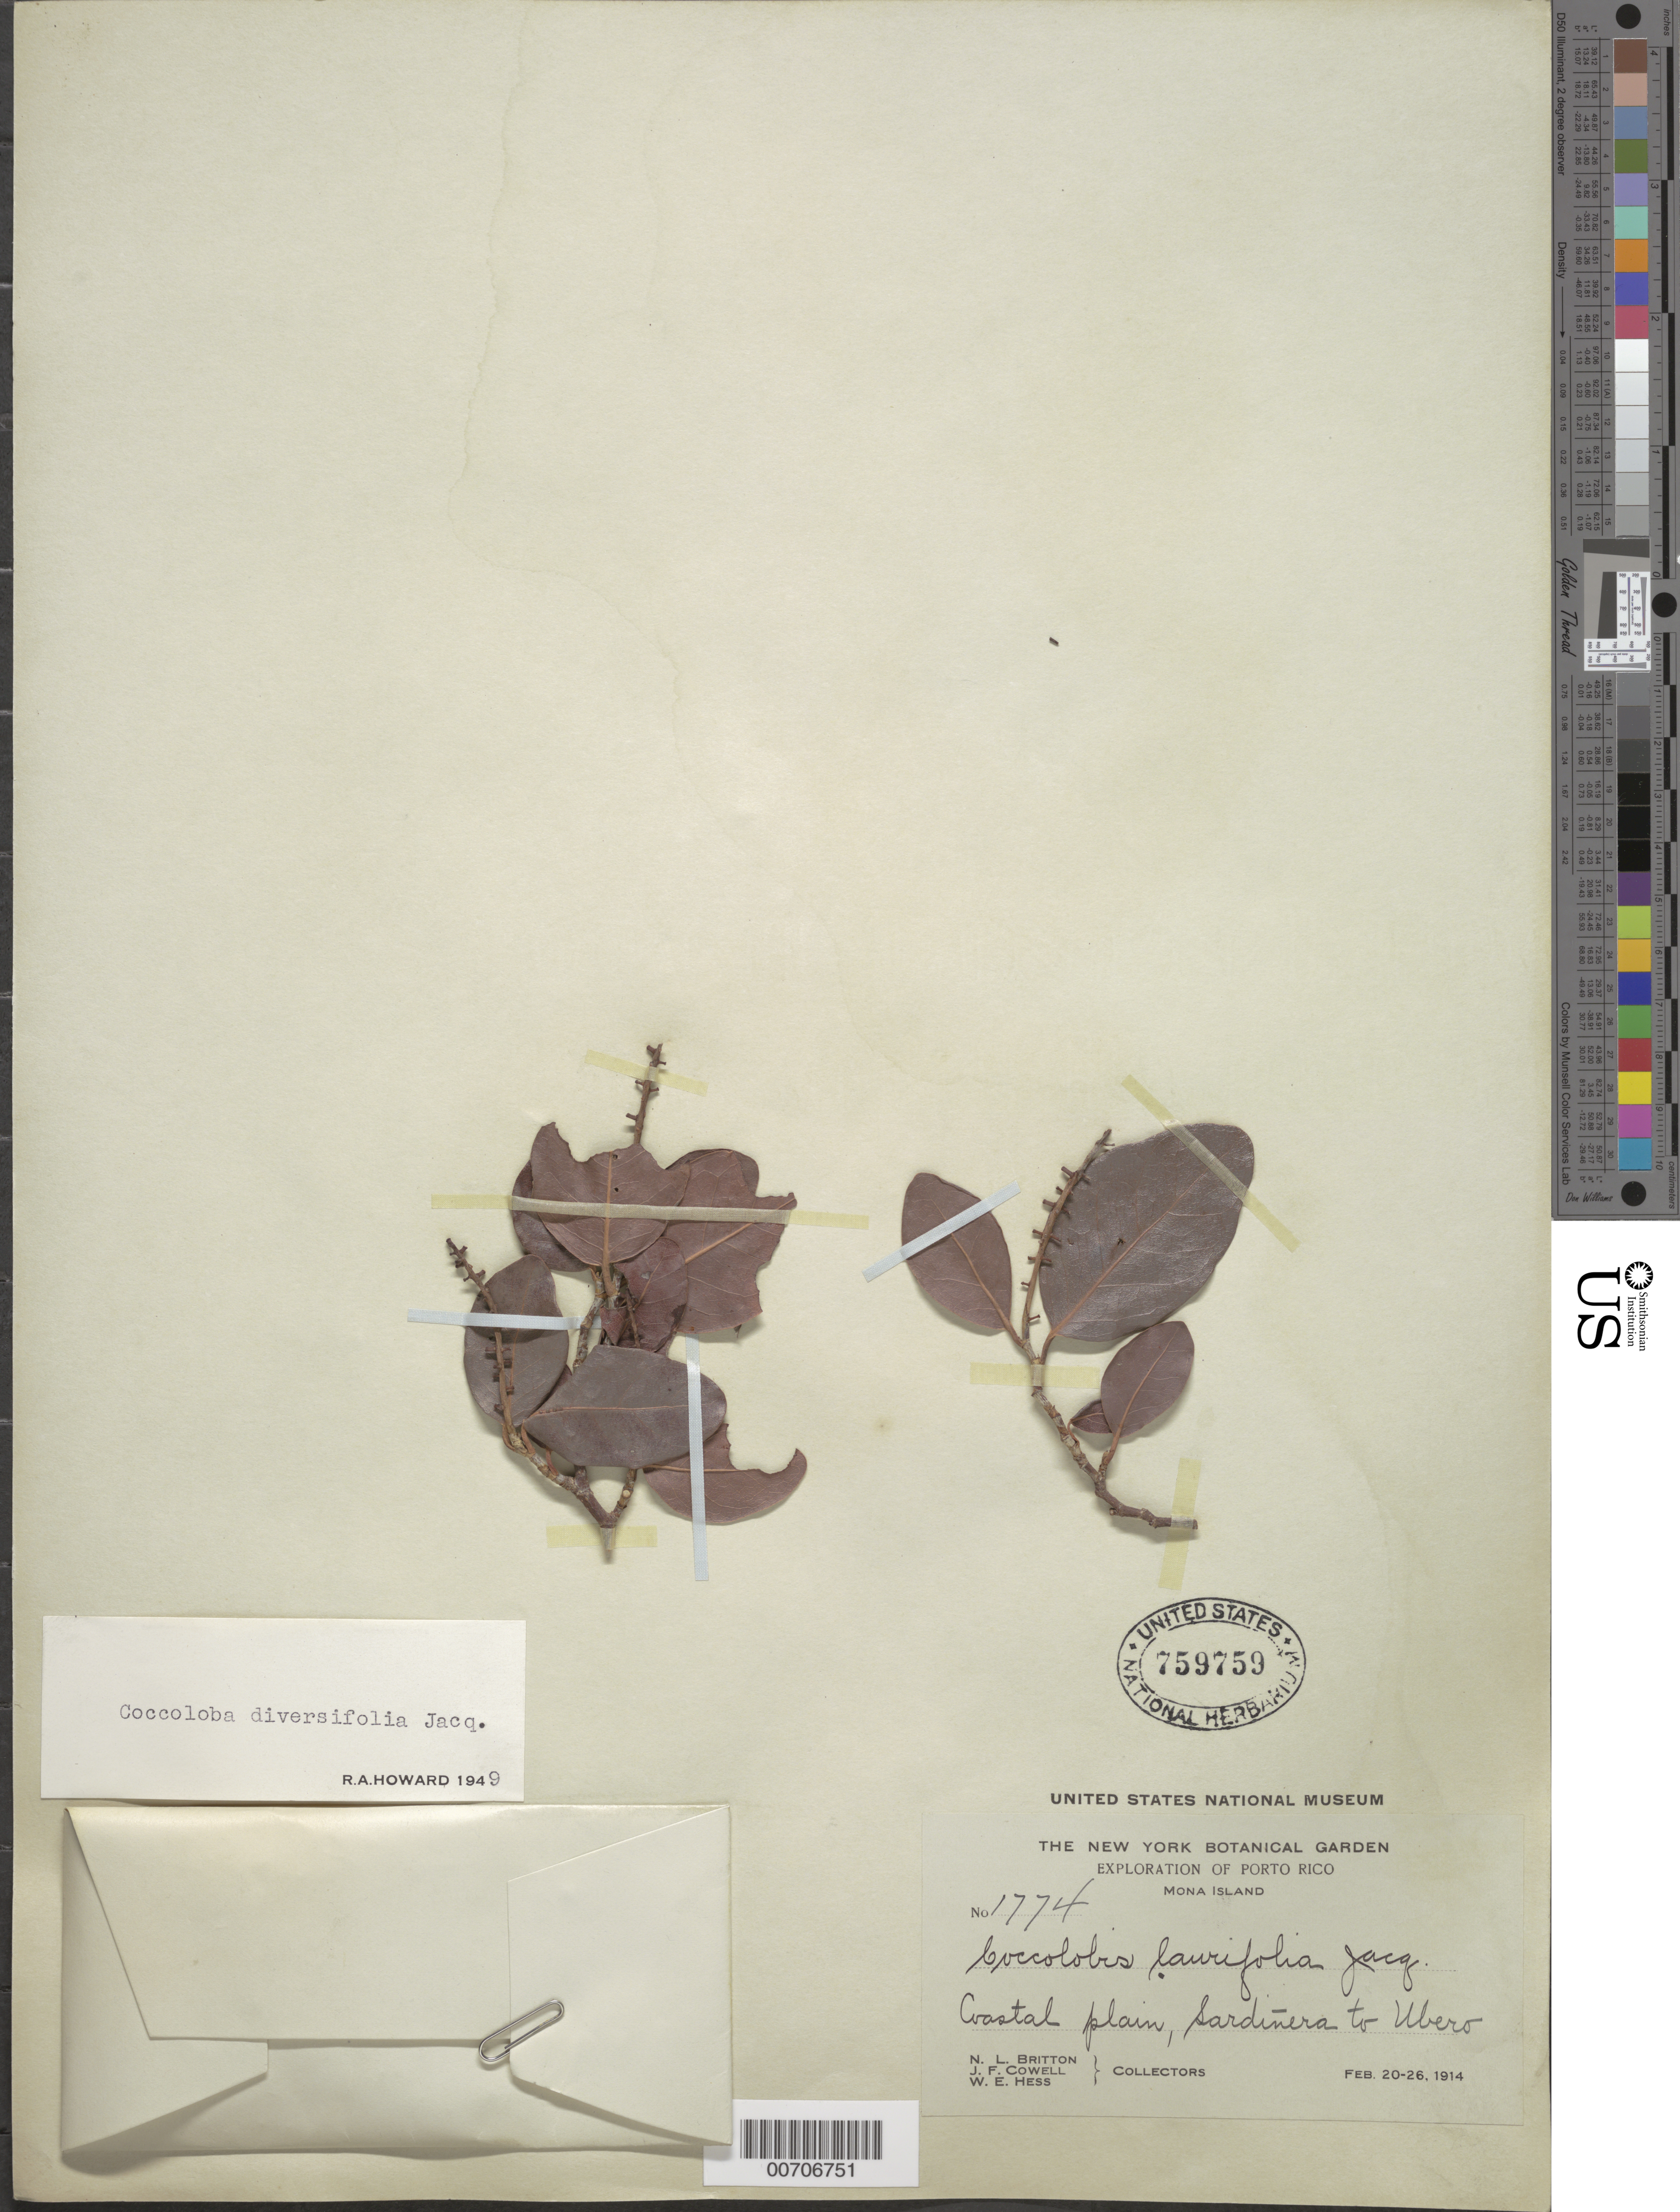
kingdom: Plantae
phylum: Tracheophyta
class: Magnoliopsida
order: Caryophyllales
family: Polygonaceae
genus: Coccoloba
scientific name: Coccoloba diversifolia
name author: Jacq.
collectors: N. Britton, J. F. Cowell & W. Hess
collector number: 1774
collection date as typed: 20 Feb 1914 to 26 Feb 1914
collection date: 1914-02-20/1914-02-26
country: Puerto Rico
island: Mona Island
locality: Sardinera to Ubero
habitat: Coastal plain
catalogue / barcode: US 759759